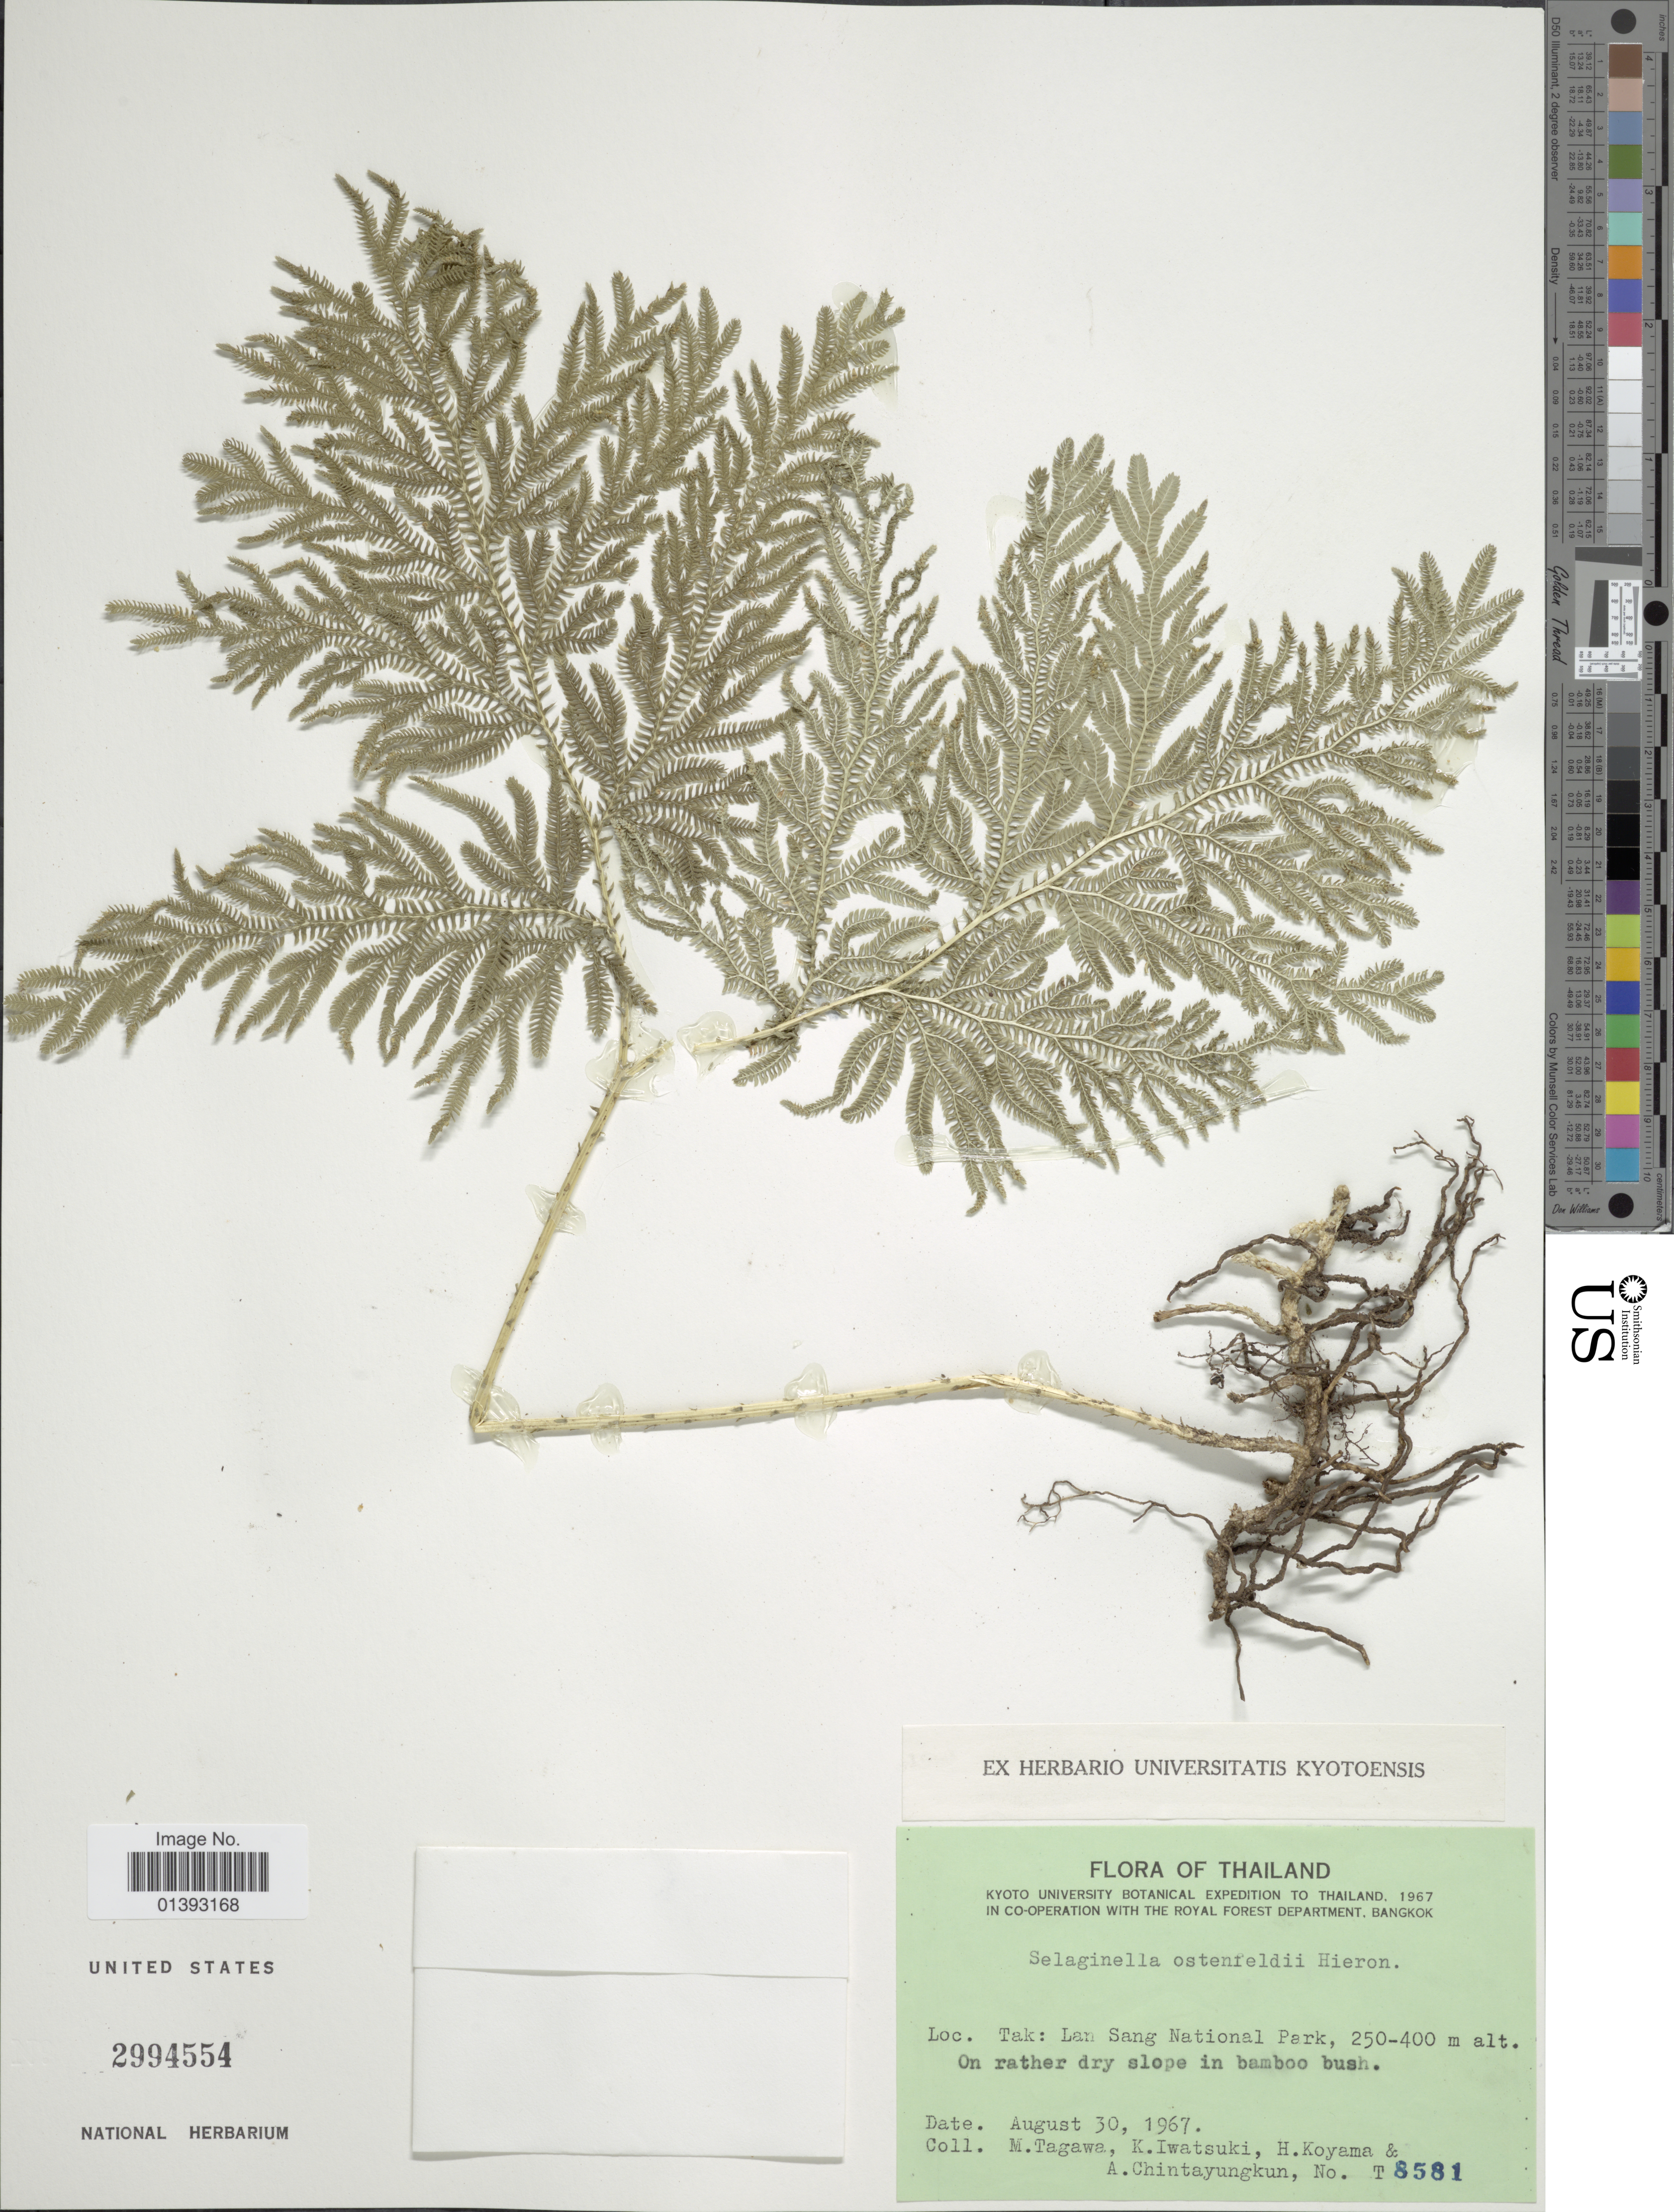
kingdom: Plantae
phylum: Tracheophyta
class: Lycopodiopsida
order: Selaginellales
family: Selaginellaceae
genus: Selaginella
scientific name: Selaginella ostenfeldii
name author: Hieron.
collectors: M. Tagawa, K. Iwatsuki, H. Koyama & A. Chintayungkun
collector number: T8581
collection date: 1967-08-30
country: Thailand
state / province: Tak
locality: Lan San National Park, on rather dry slope in bamboo bush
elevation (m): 250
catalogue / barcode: US 2994554